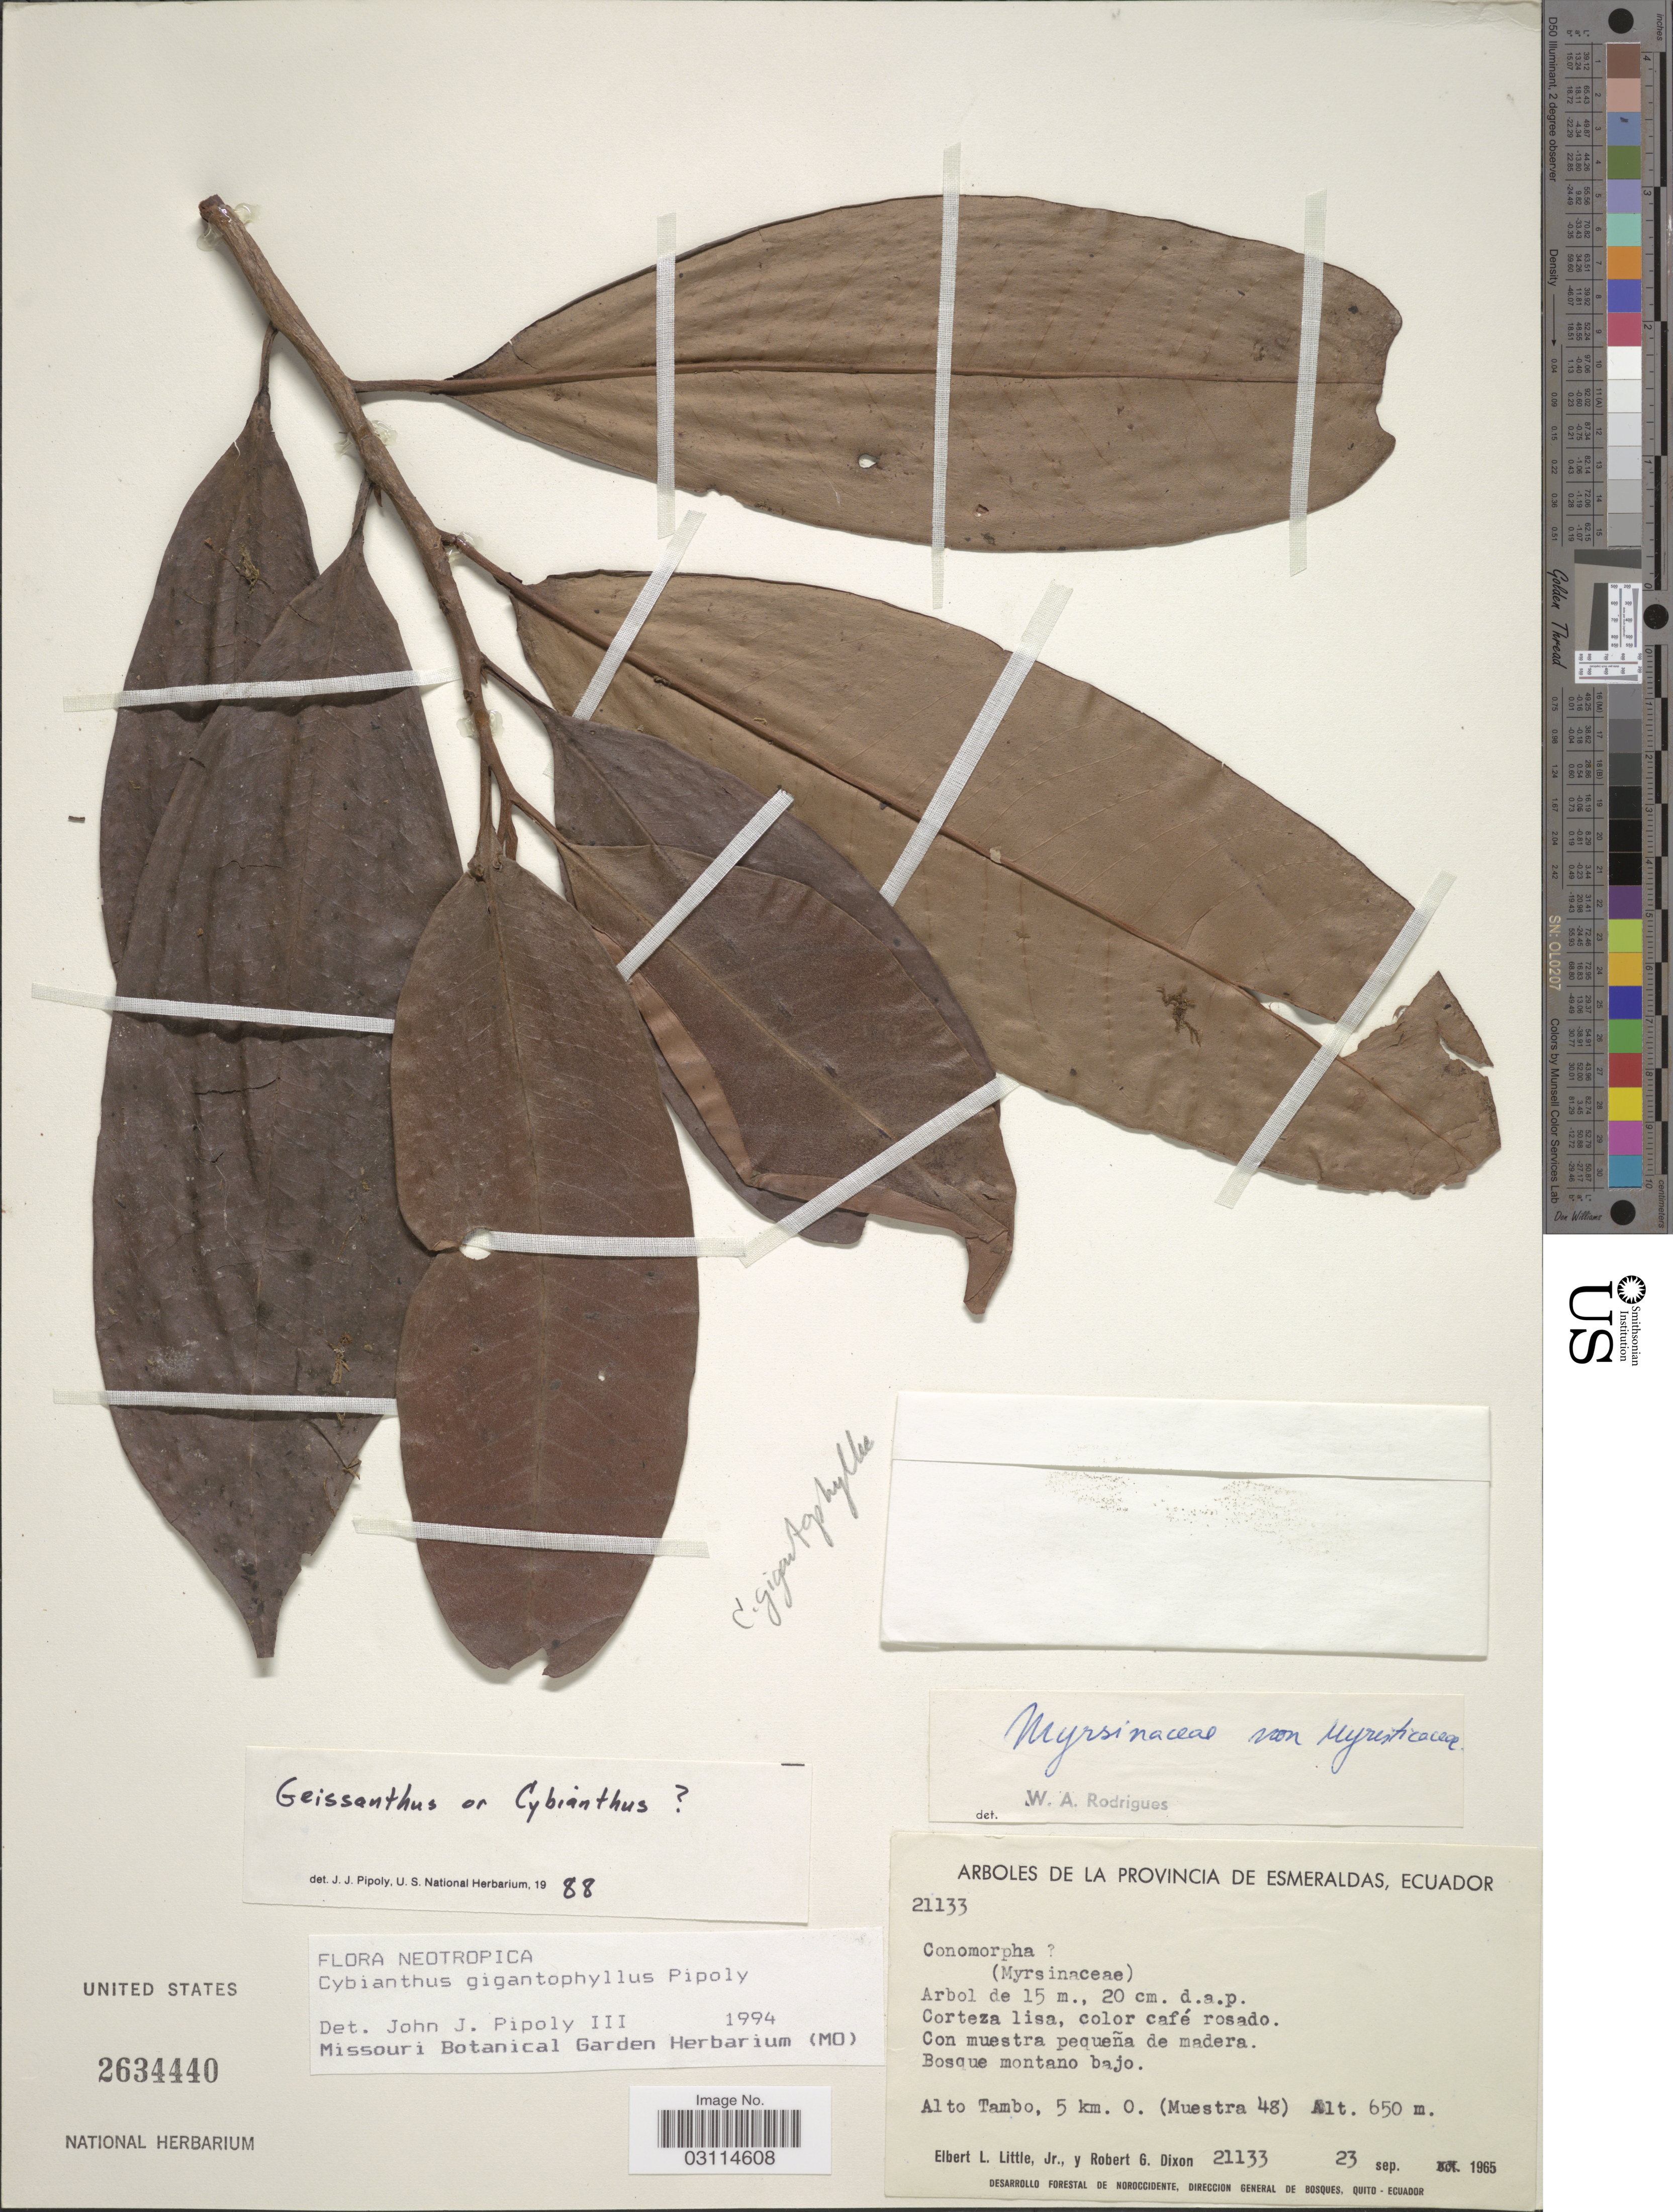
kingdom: Plantae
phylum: Tracheophyta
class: Magnoliopsida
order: Ericales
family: Primulaceae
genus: Cybianthus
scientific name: Cybianthus gigantophyllus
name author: Pipoly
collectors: E. L. Little & R. G. Dixon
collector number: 21133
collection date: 1965-09-23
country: Ecuador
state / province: Esmeraldas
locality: Alto Tambo, 5 km. O. (Muestra 48).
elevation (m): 650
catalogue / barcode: US 2634440